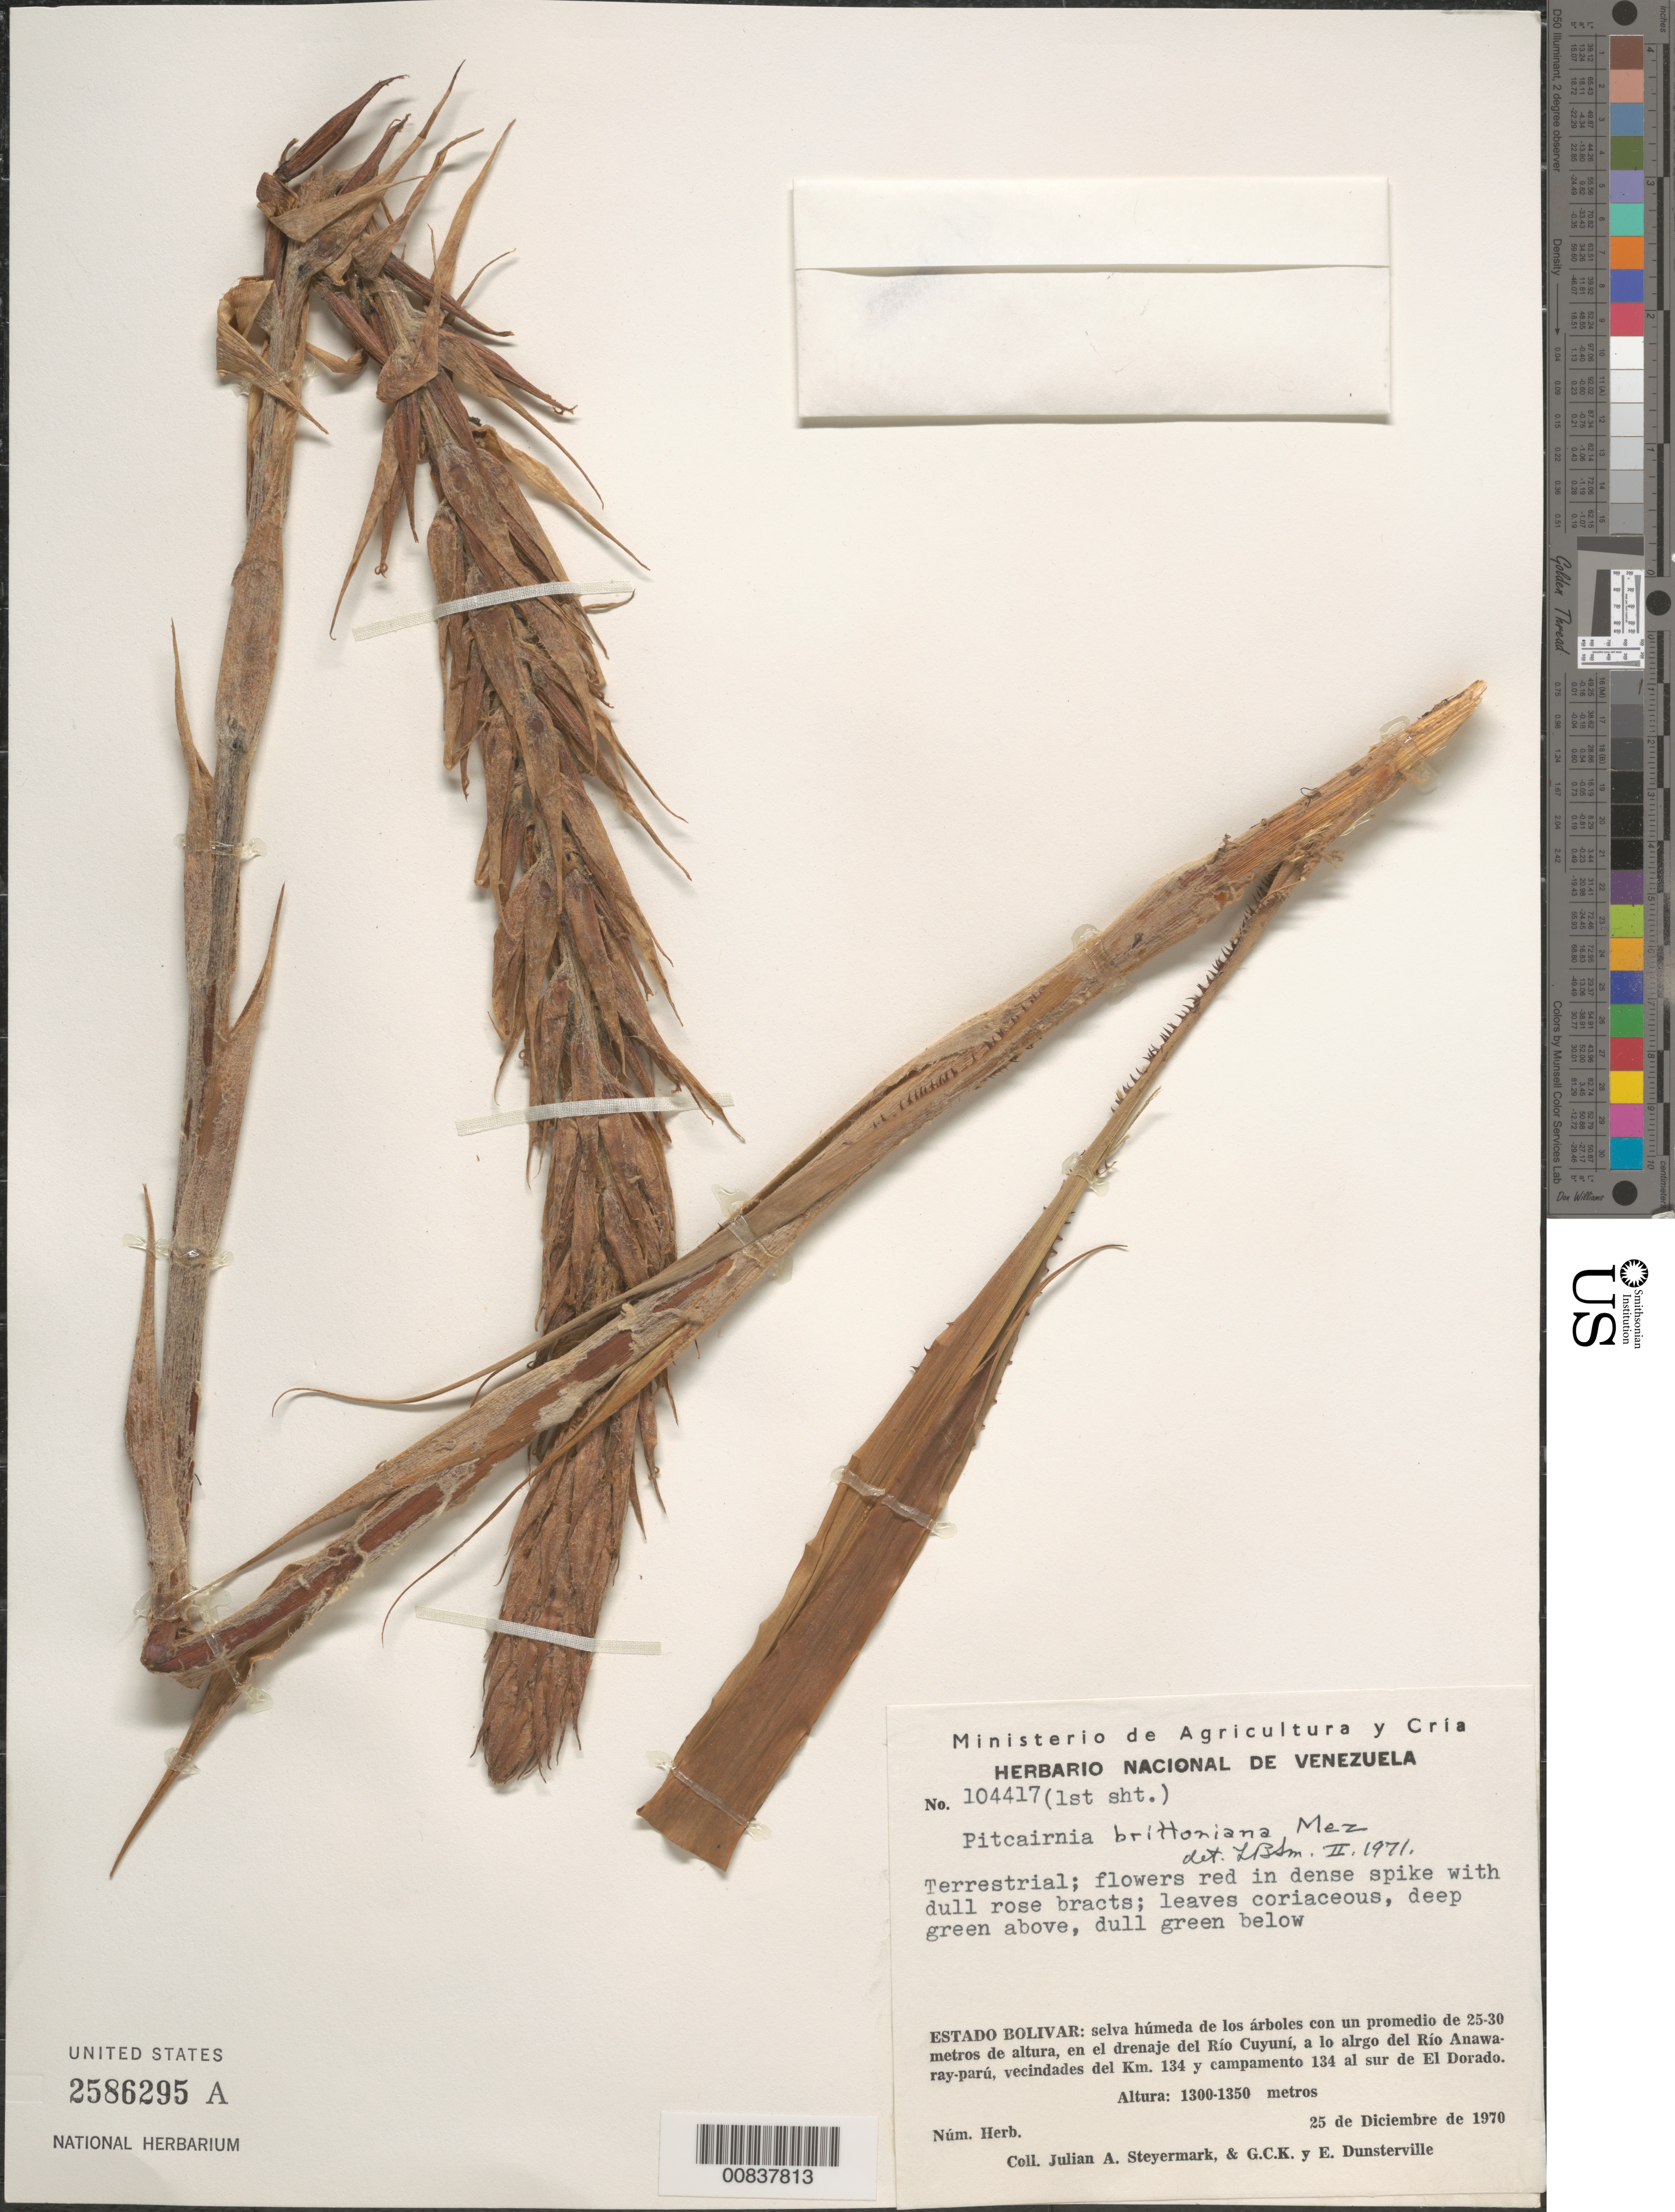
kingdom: Plantae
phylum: Tracheophyta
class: Liliopsida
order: Poales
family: Bromeliaceae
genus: Pitcairnia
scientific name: Pitcairnia brittoniana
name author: Mez in A. DC.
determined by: Smith, Lyman B., (US), NMNH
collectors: J. Steyermark, G. C. K. Dunsterville & E. Dunsterville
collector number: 104417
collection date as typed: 25-Dec-70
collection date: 1970-12-25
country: Venezuela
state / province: Bolívar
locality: Río Cuyuni drainage, along Río Anawaray-parú, vicinity of km. 134 and camp 134 S of El Dorado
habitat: Selva húmeda de los árboles con un promedio de 25-30m de altura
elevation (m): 1300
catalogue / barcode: US 2586295A